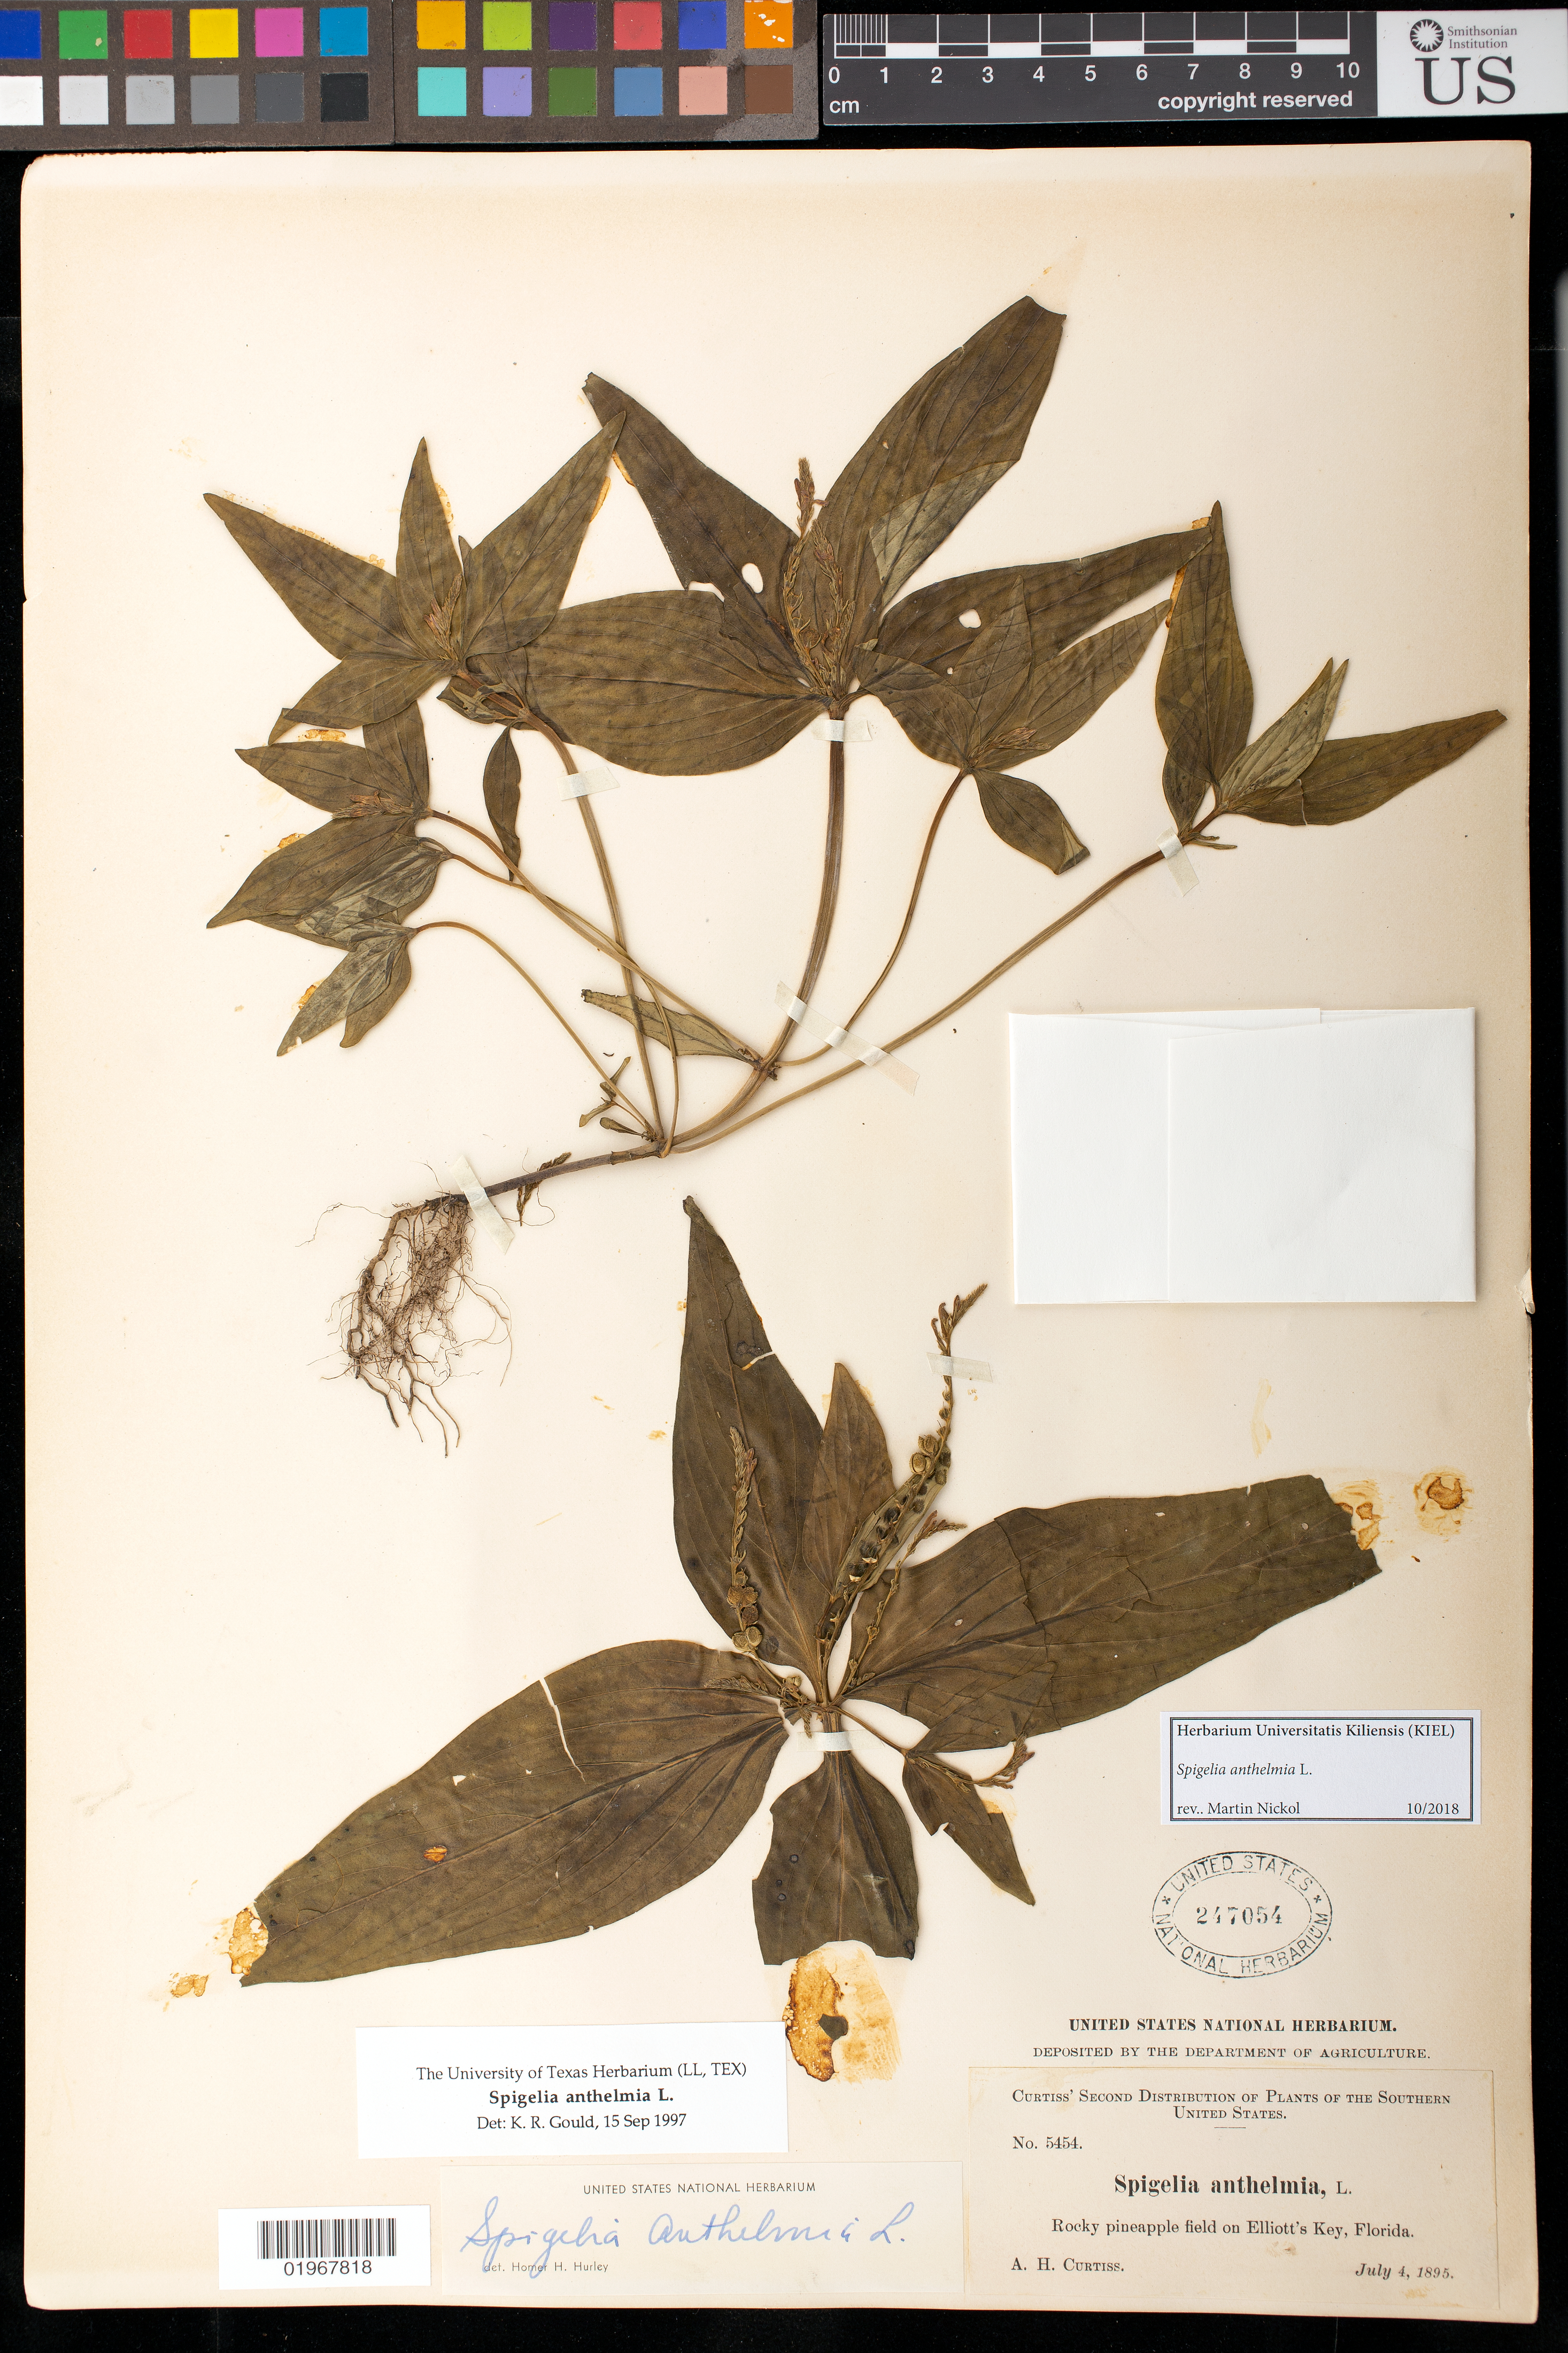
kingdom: Plantae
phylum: Tracheophyta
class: Magnoliopsida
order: Gentianales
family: Loganiaceae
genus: Spigelia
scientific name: Spigelia anthelmia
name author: L.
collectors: A. H. Curtiss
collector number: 5454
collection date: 1895-07-04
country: United States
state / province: Florida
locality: Rocky pineapple field on Elliott's Key, Florida.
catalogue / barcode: US 247054